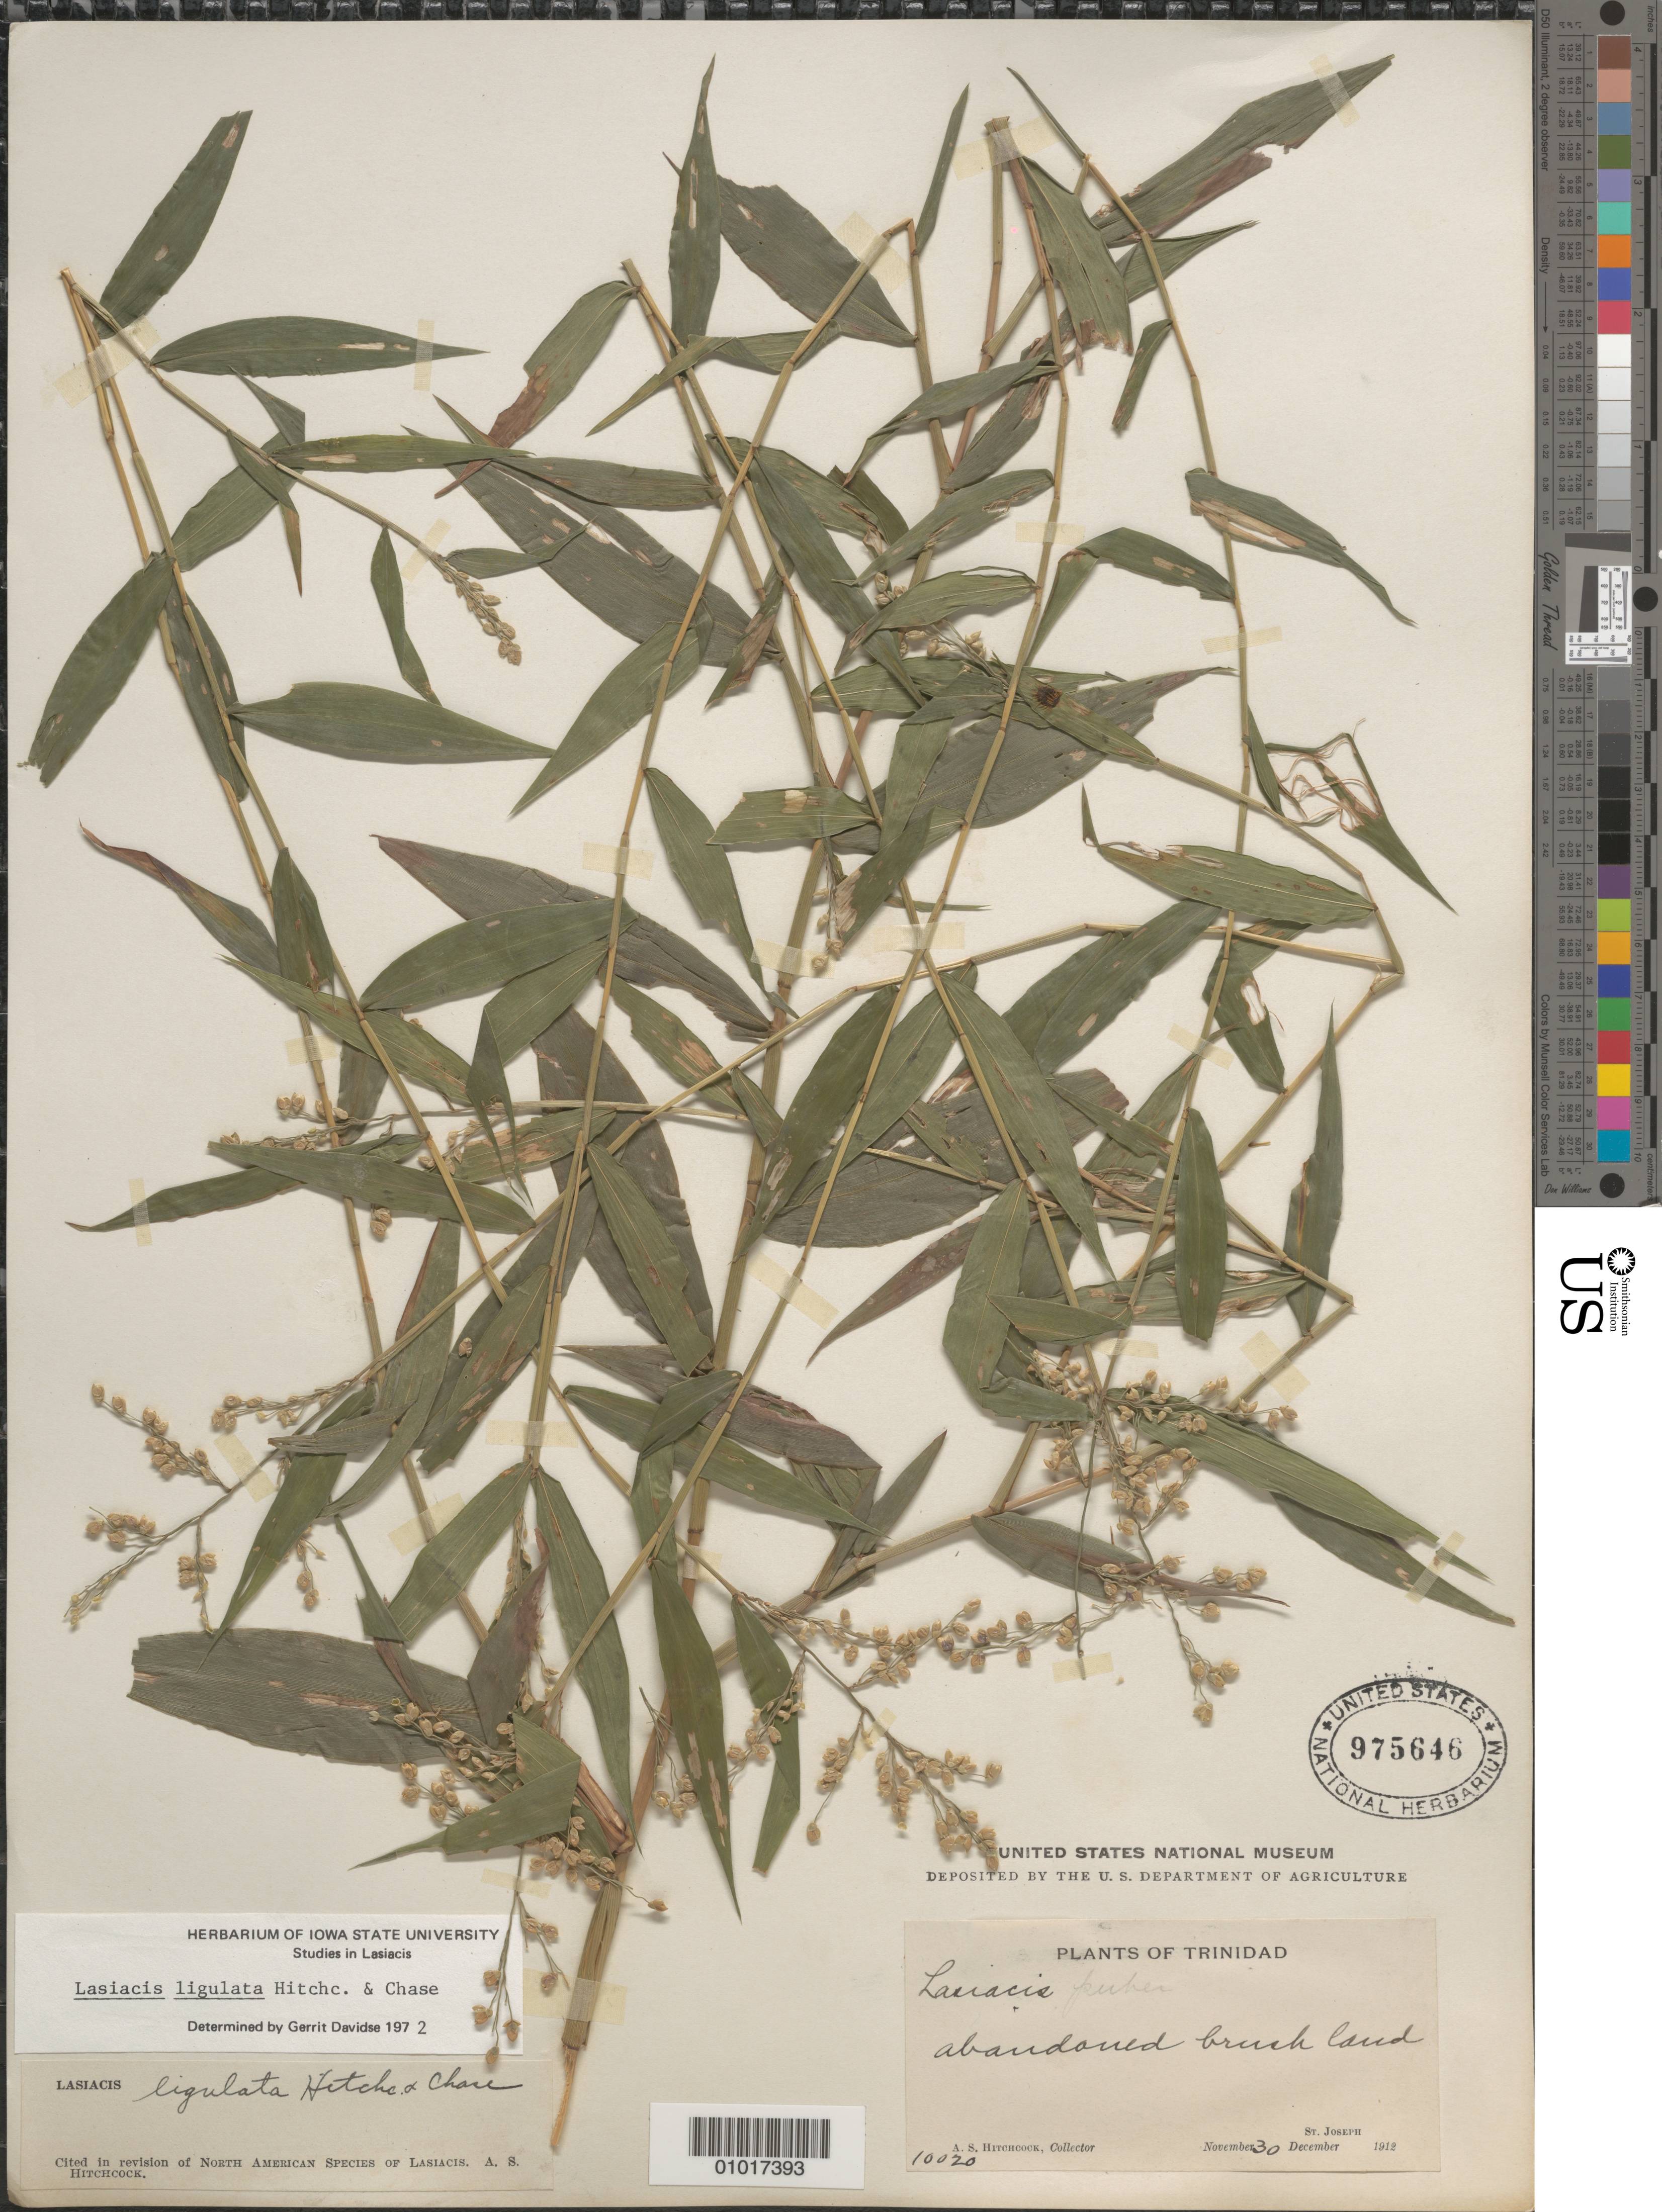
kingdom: Plantae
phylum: Tracheophyta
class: Liliopsida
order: Poales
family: Poaceae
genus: Lasiacis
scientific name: Lasiacis ligulata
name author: Hitchc. & Chase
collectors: A. S. Hitchcock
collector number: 10020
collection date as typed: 30 Nov 1912 or 30 Dec 1912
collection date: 1912-11-30 or 1912-12-30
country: Trinidad and Tobago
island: Trinidad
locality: abandoned brush land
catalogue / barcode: US 975646